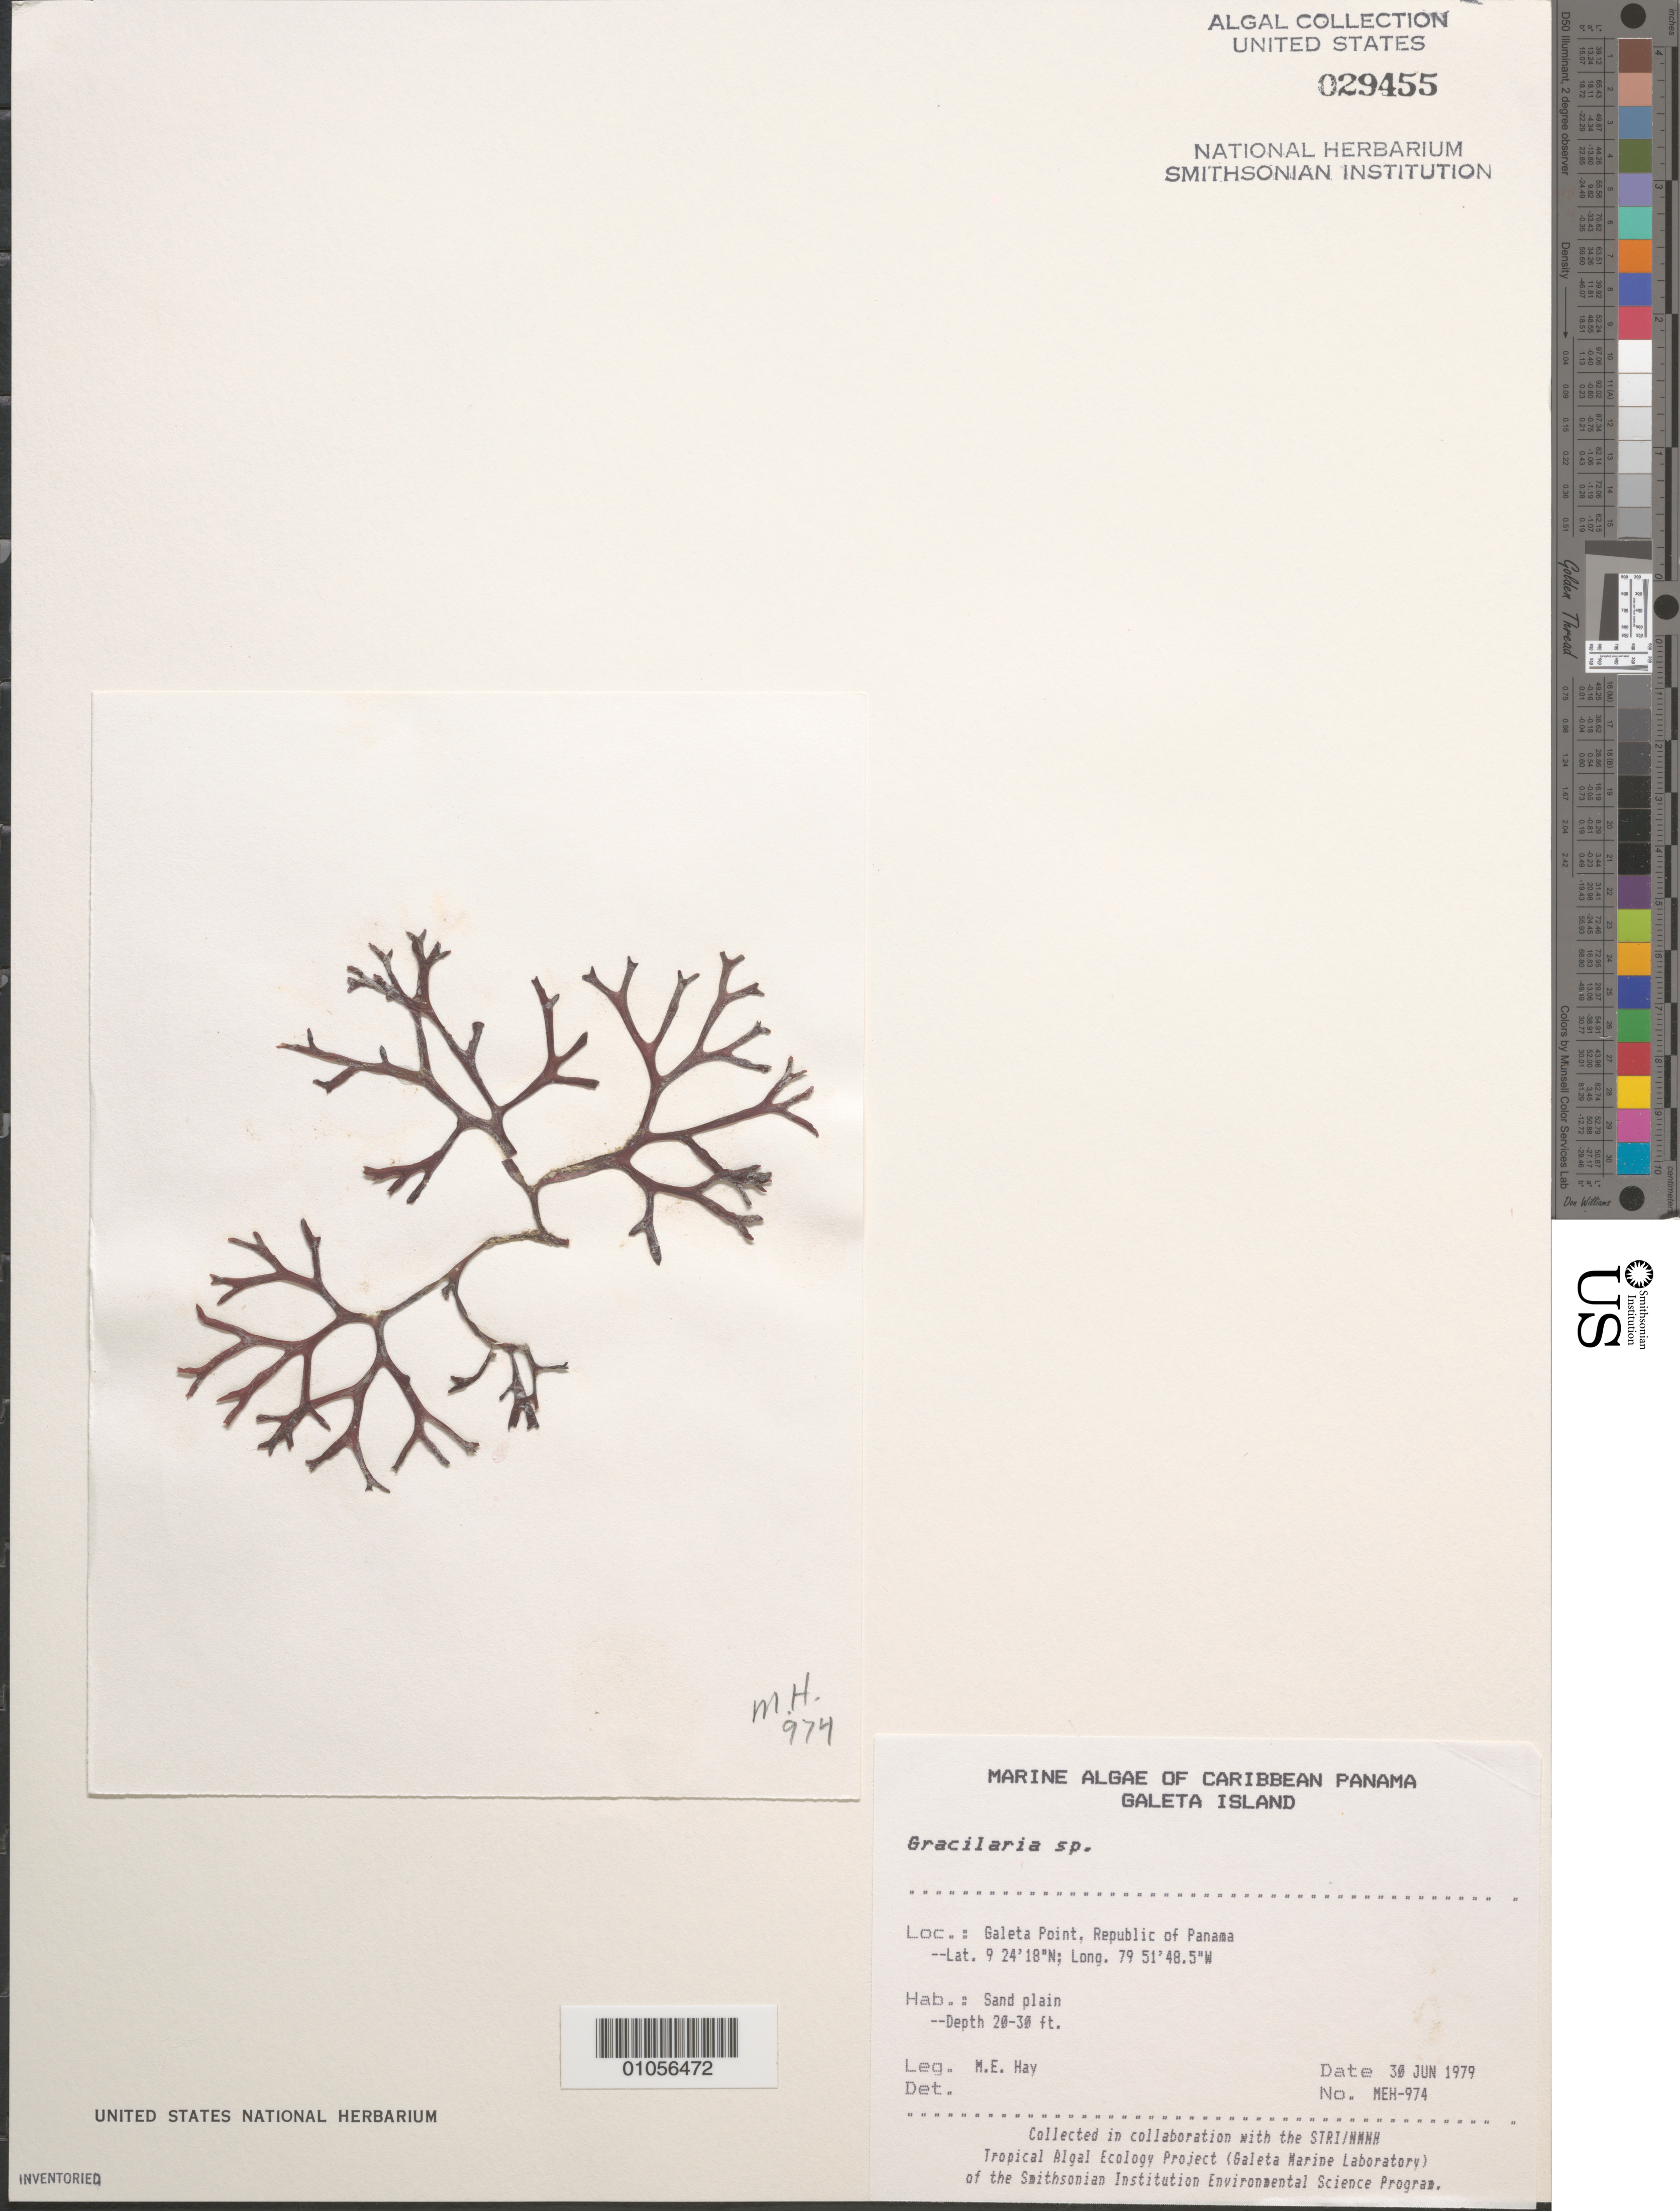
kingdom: Plantae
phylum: Rhodophyta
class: Florideophyceae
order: Gracilariales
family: Gracilariaceae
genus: Gracilaria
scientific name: Gracilaria sp.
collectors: M. E. Hay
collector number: MEH-974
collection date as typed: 30 Jun 1979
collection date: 1979-06-30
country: Panama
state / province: Colón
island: Galeta Island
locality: Galeta Point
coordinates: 9 24'18"N, 79 51'48.5"W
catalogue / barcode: US 29455